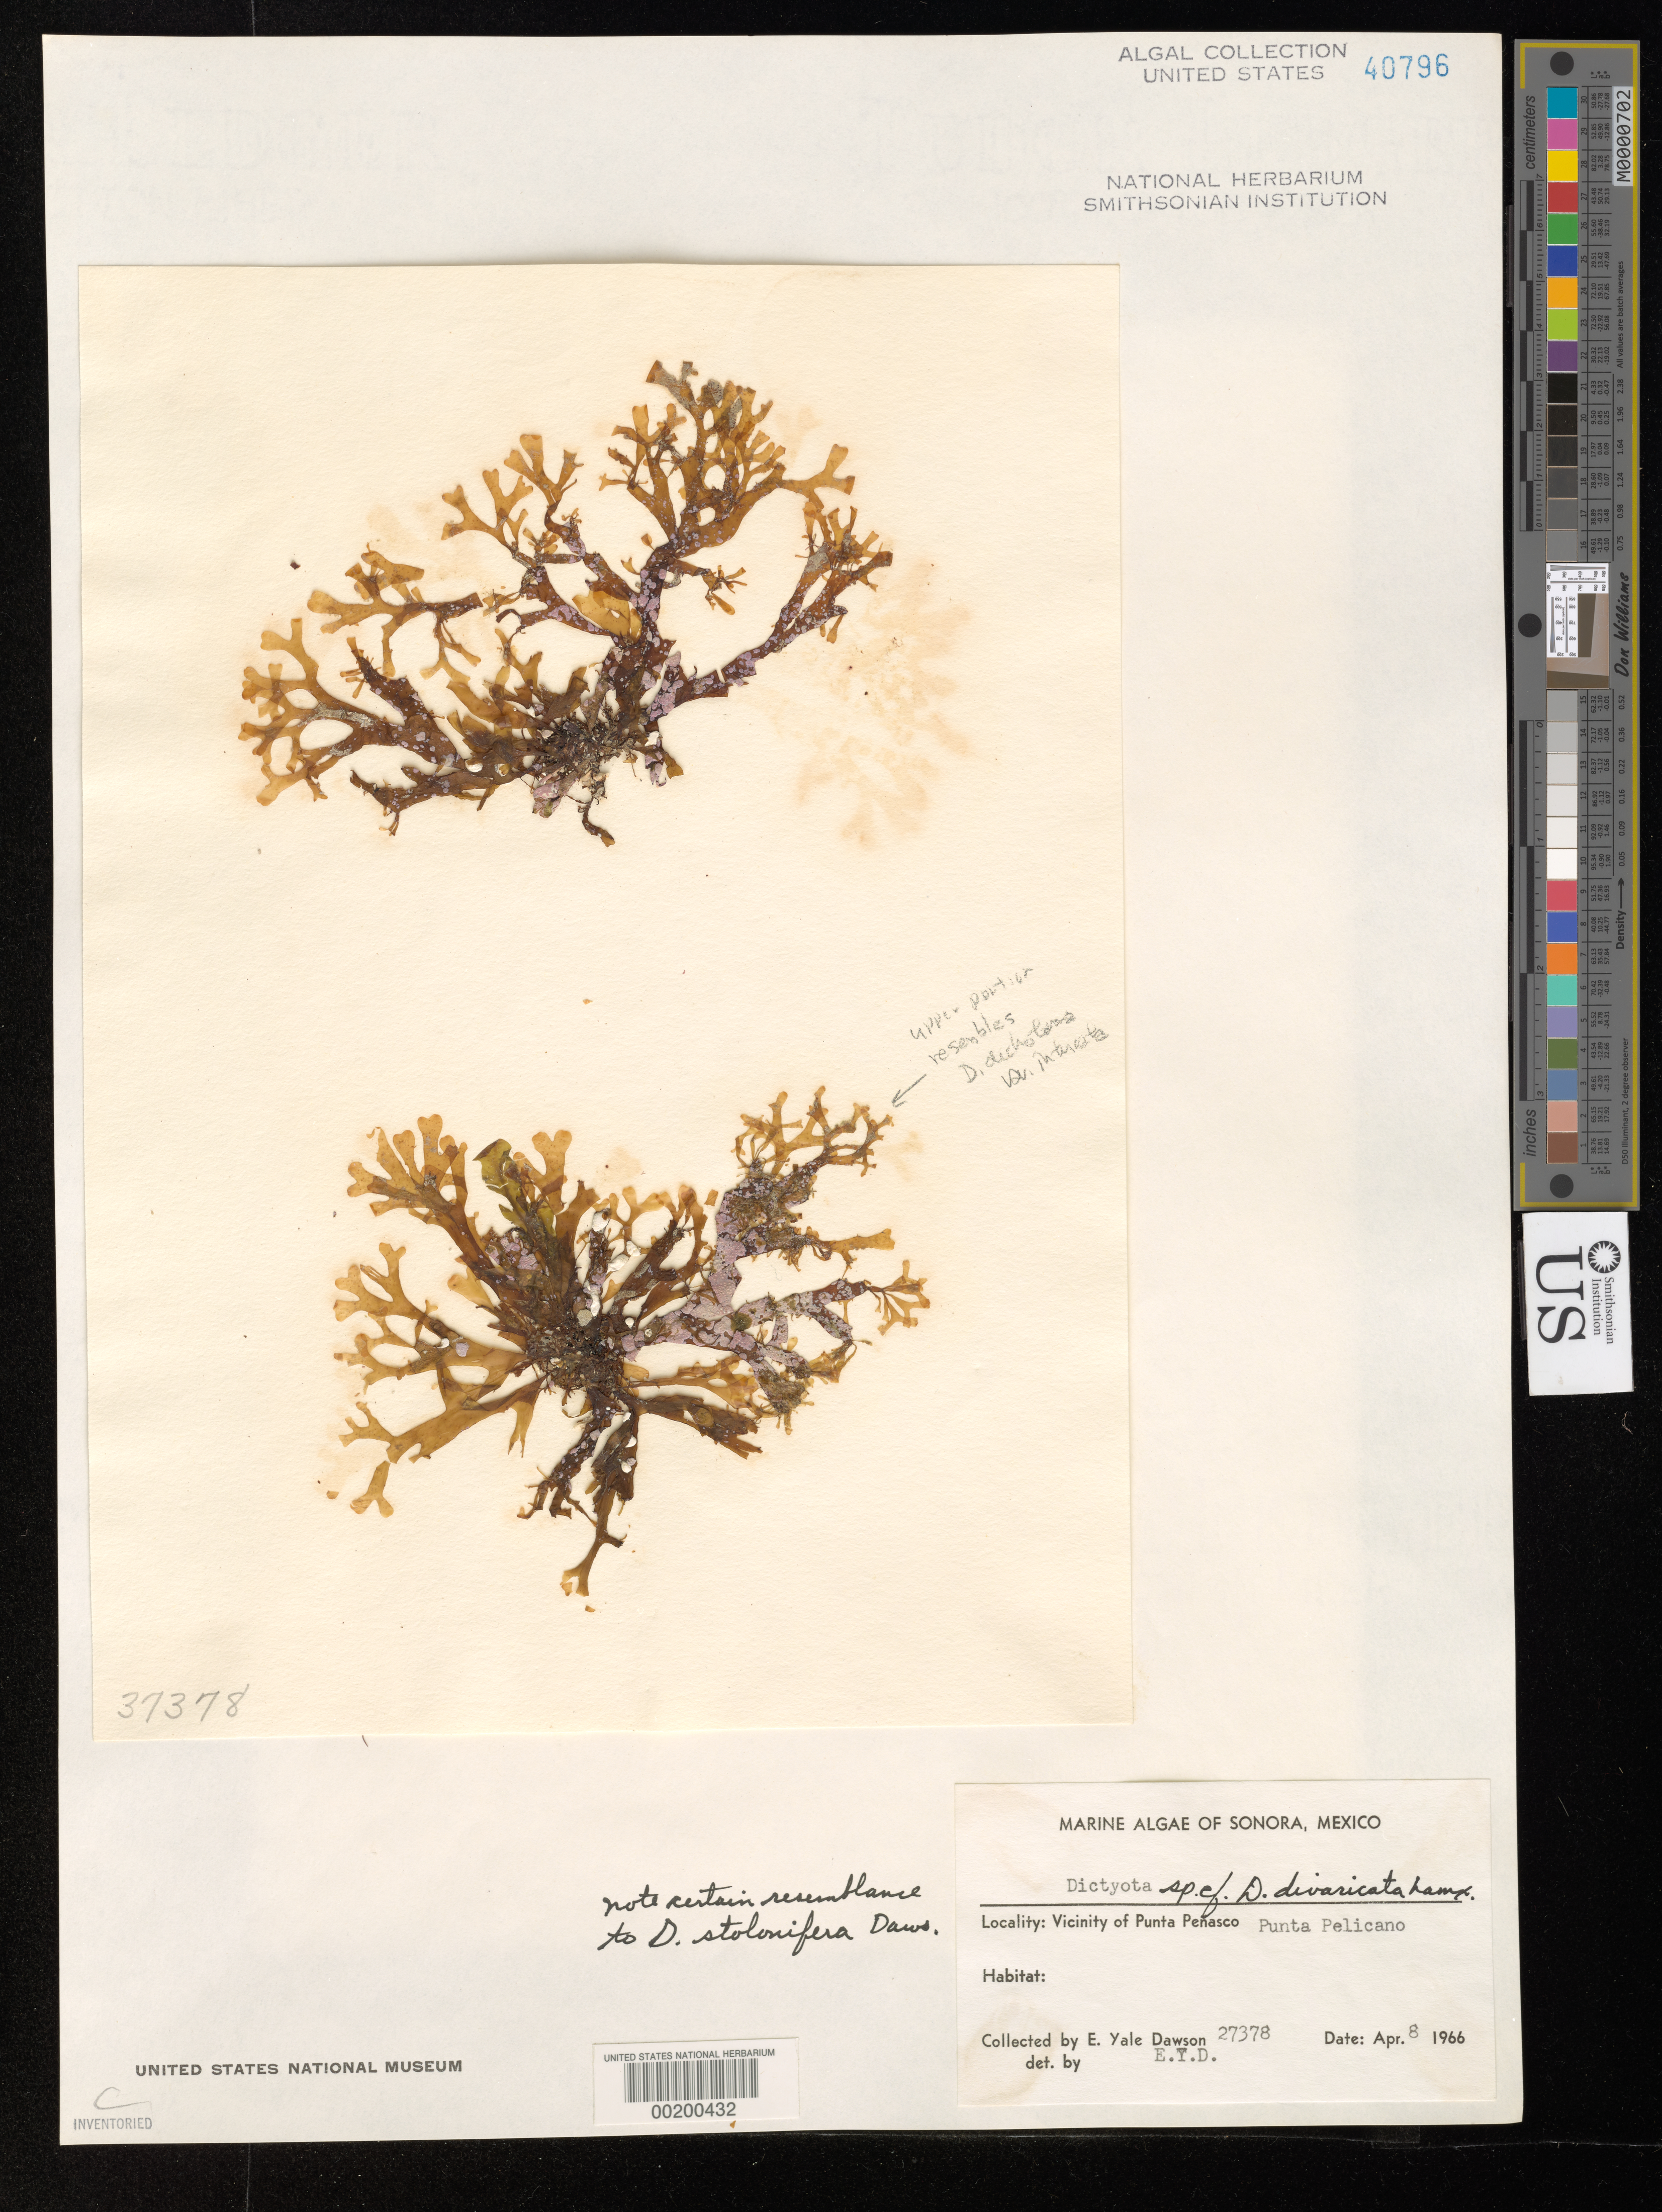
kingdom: Chromista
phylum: Ochrophyta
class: Phaeophyceae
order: Dictyotales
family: Dictyotaceae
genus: Dictyota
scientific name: Dictyota implexa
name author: (Desfontaines) J.V.Lamouroux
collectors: E. Y. Dawson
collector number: EYD 27378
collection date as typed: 08 Apr 1966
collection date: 1966-04-08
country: Mexico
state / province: Sonora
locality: Punta Pelicano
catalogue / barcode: US 40796